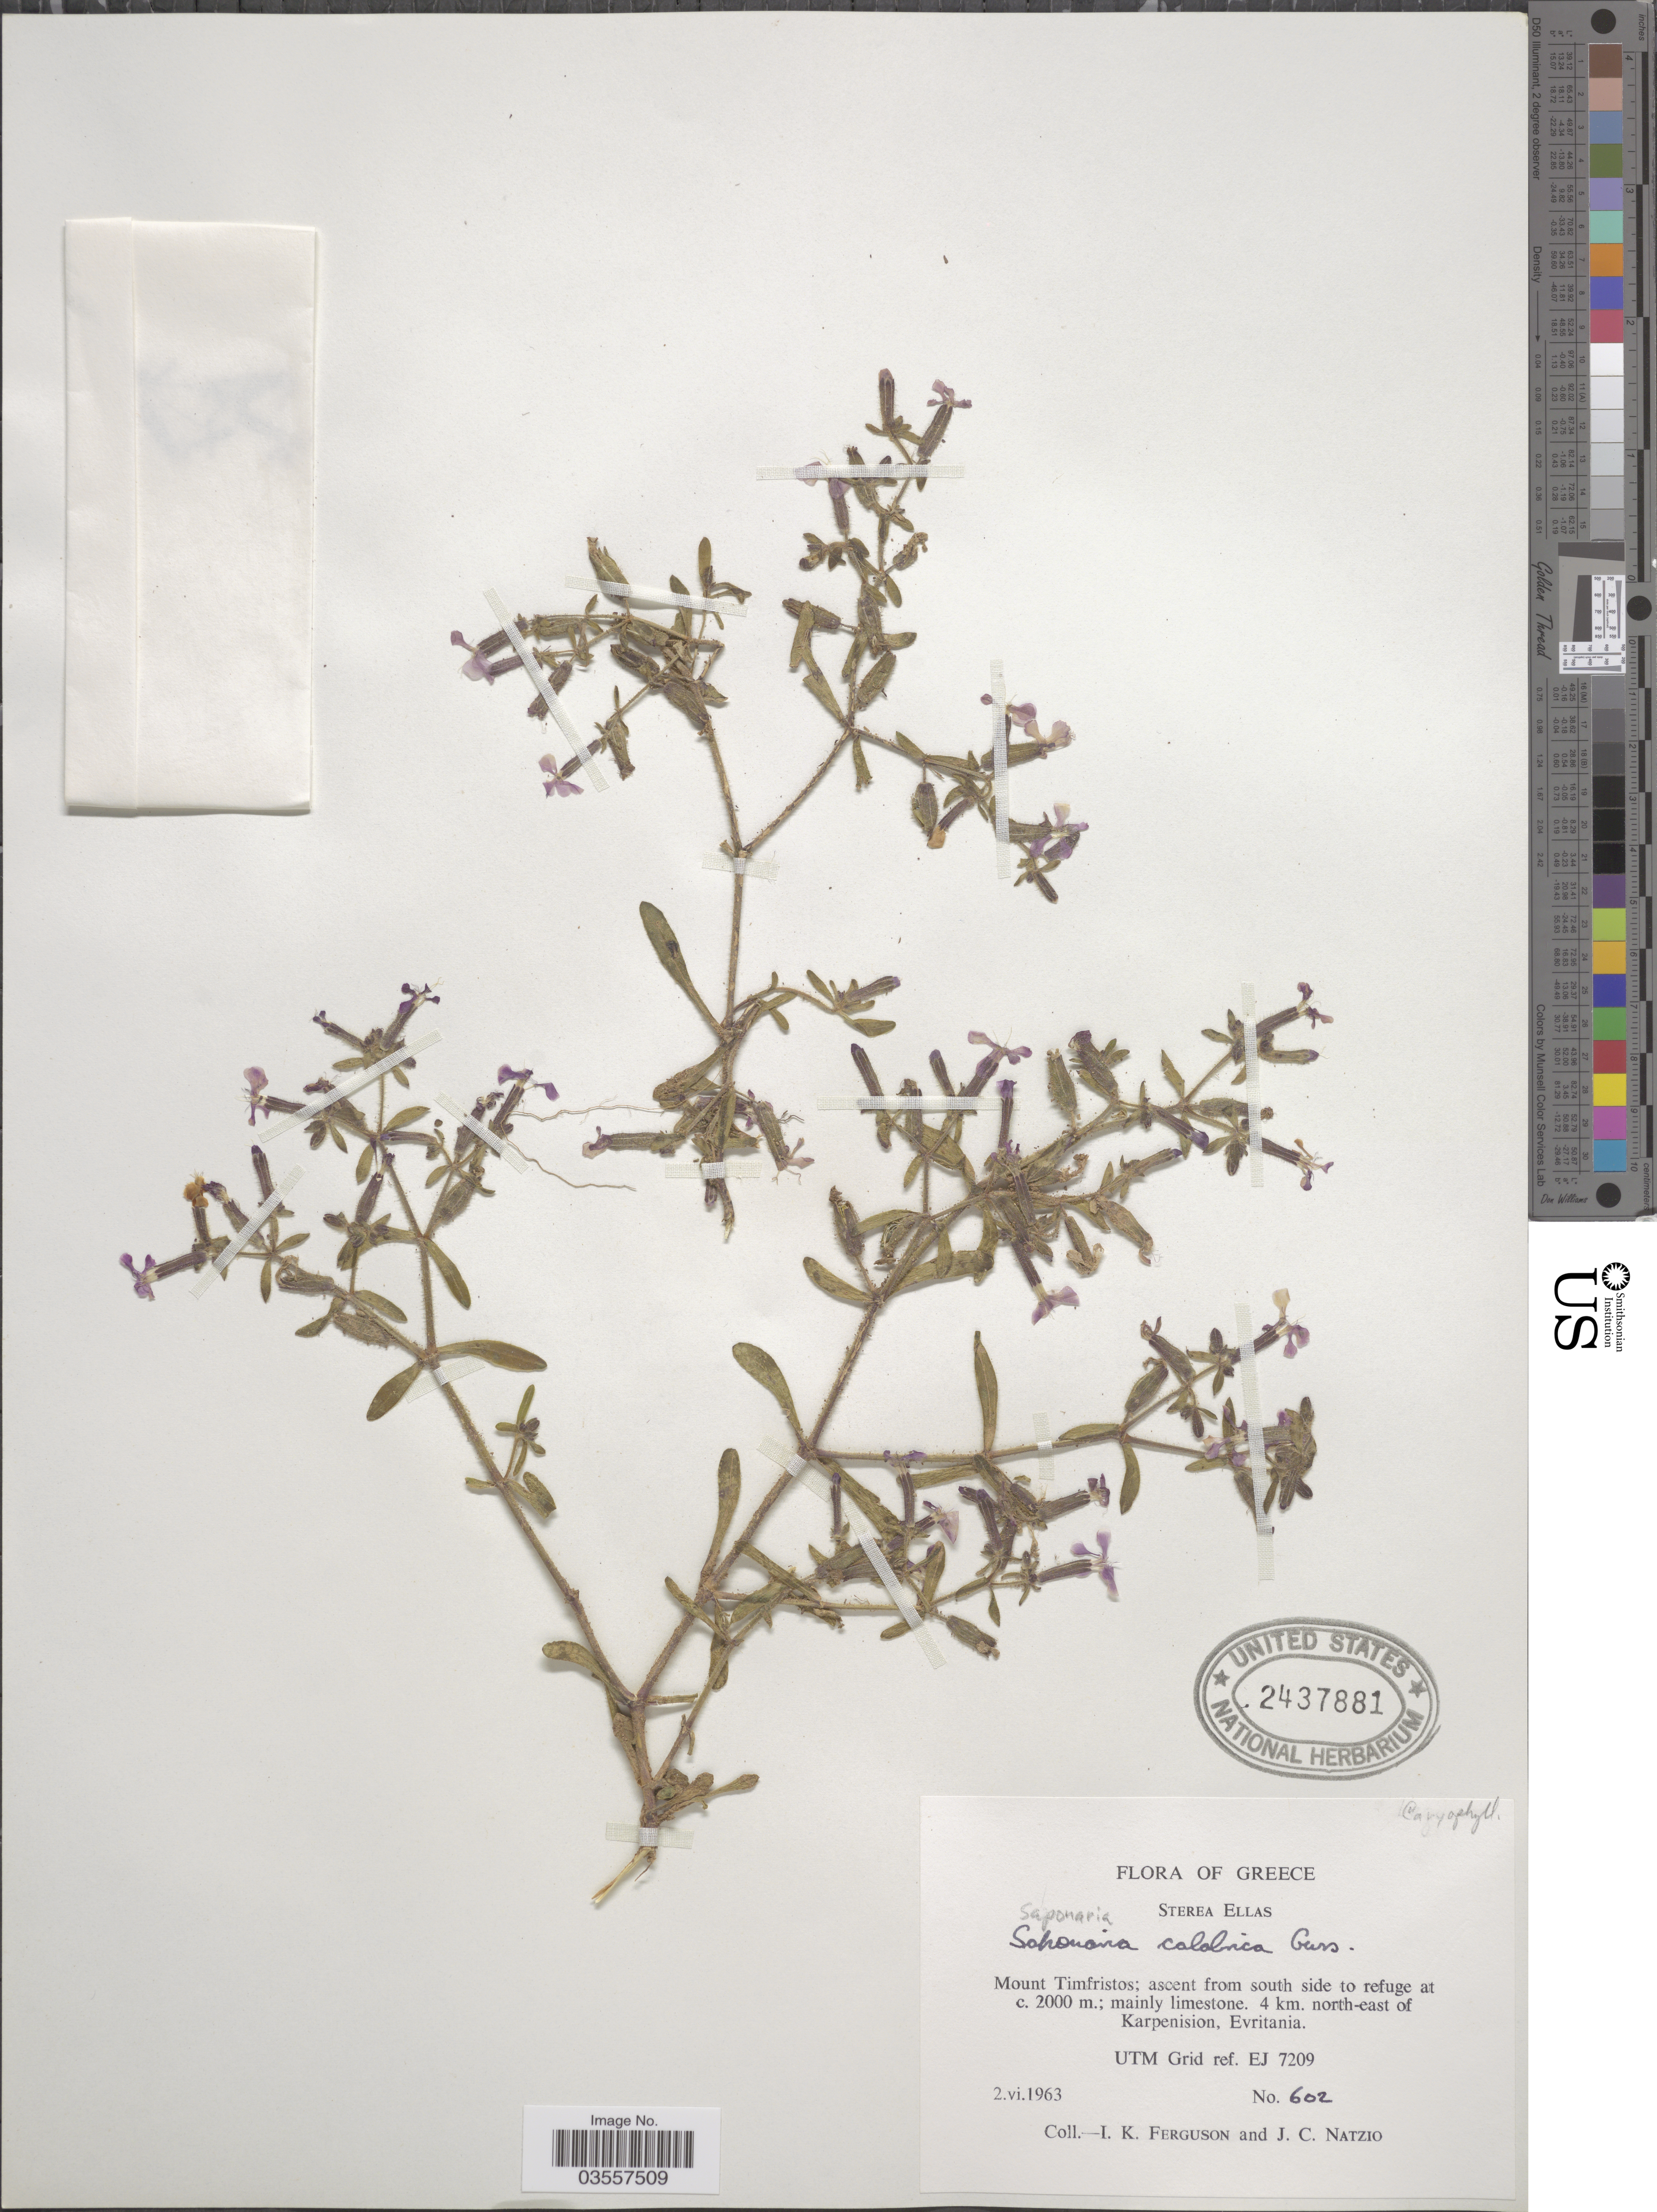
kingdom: Plantae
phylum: Tracheophyta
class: Magnoliopsida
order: Caryophyllales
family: Caryophyllaceae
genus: Saponaria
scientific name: Saponaria calabrica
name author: Gussone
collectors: I. K. Ferguson & J. Natzio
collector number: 602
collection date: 1963-06-02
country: Greece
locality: Sterea Ellas. Mount Timfristos; ascent from south side to refuge; 4 km. north-east of Karpenision, Evritania. UTM Grid ref. EJ 7209.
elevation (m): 2000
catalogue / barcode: US 2437881